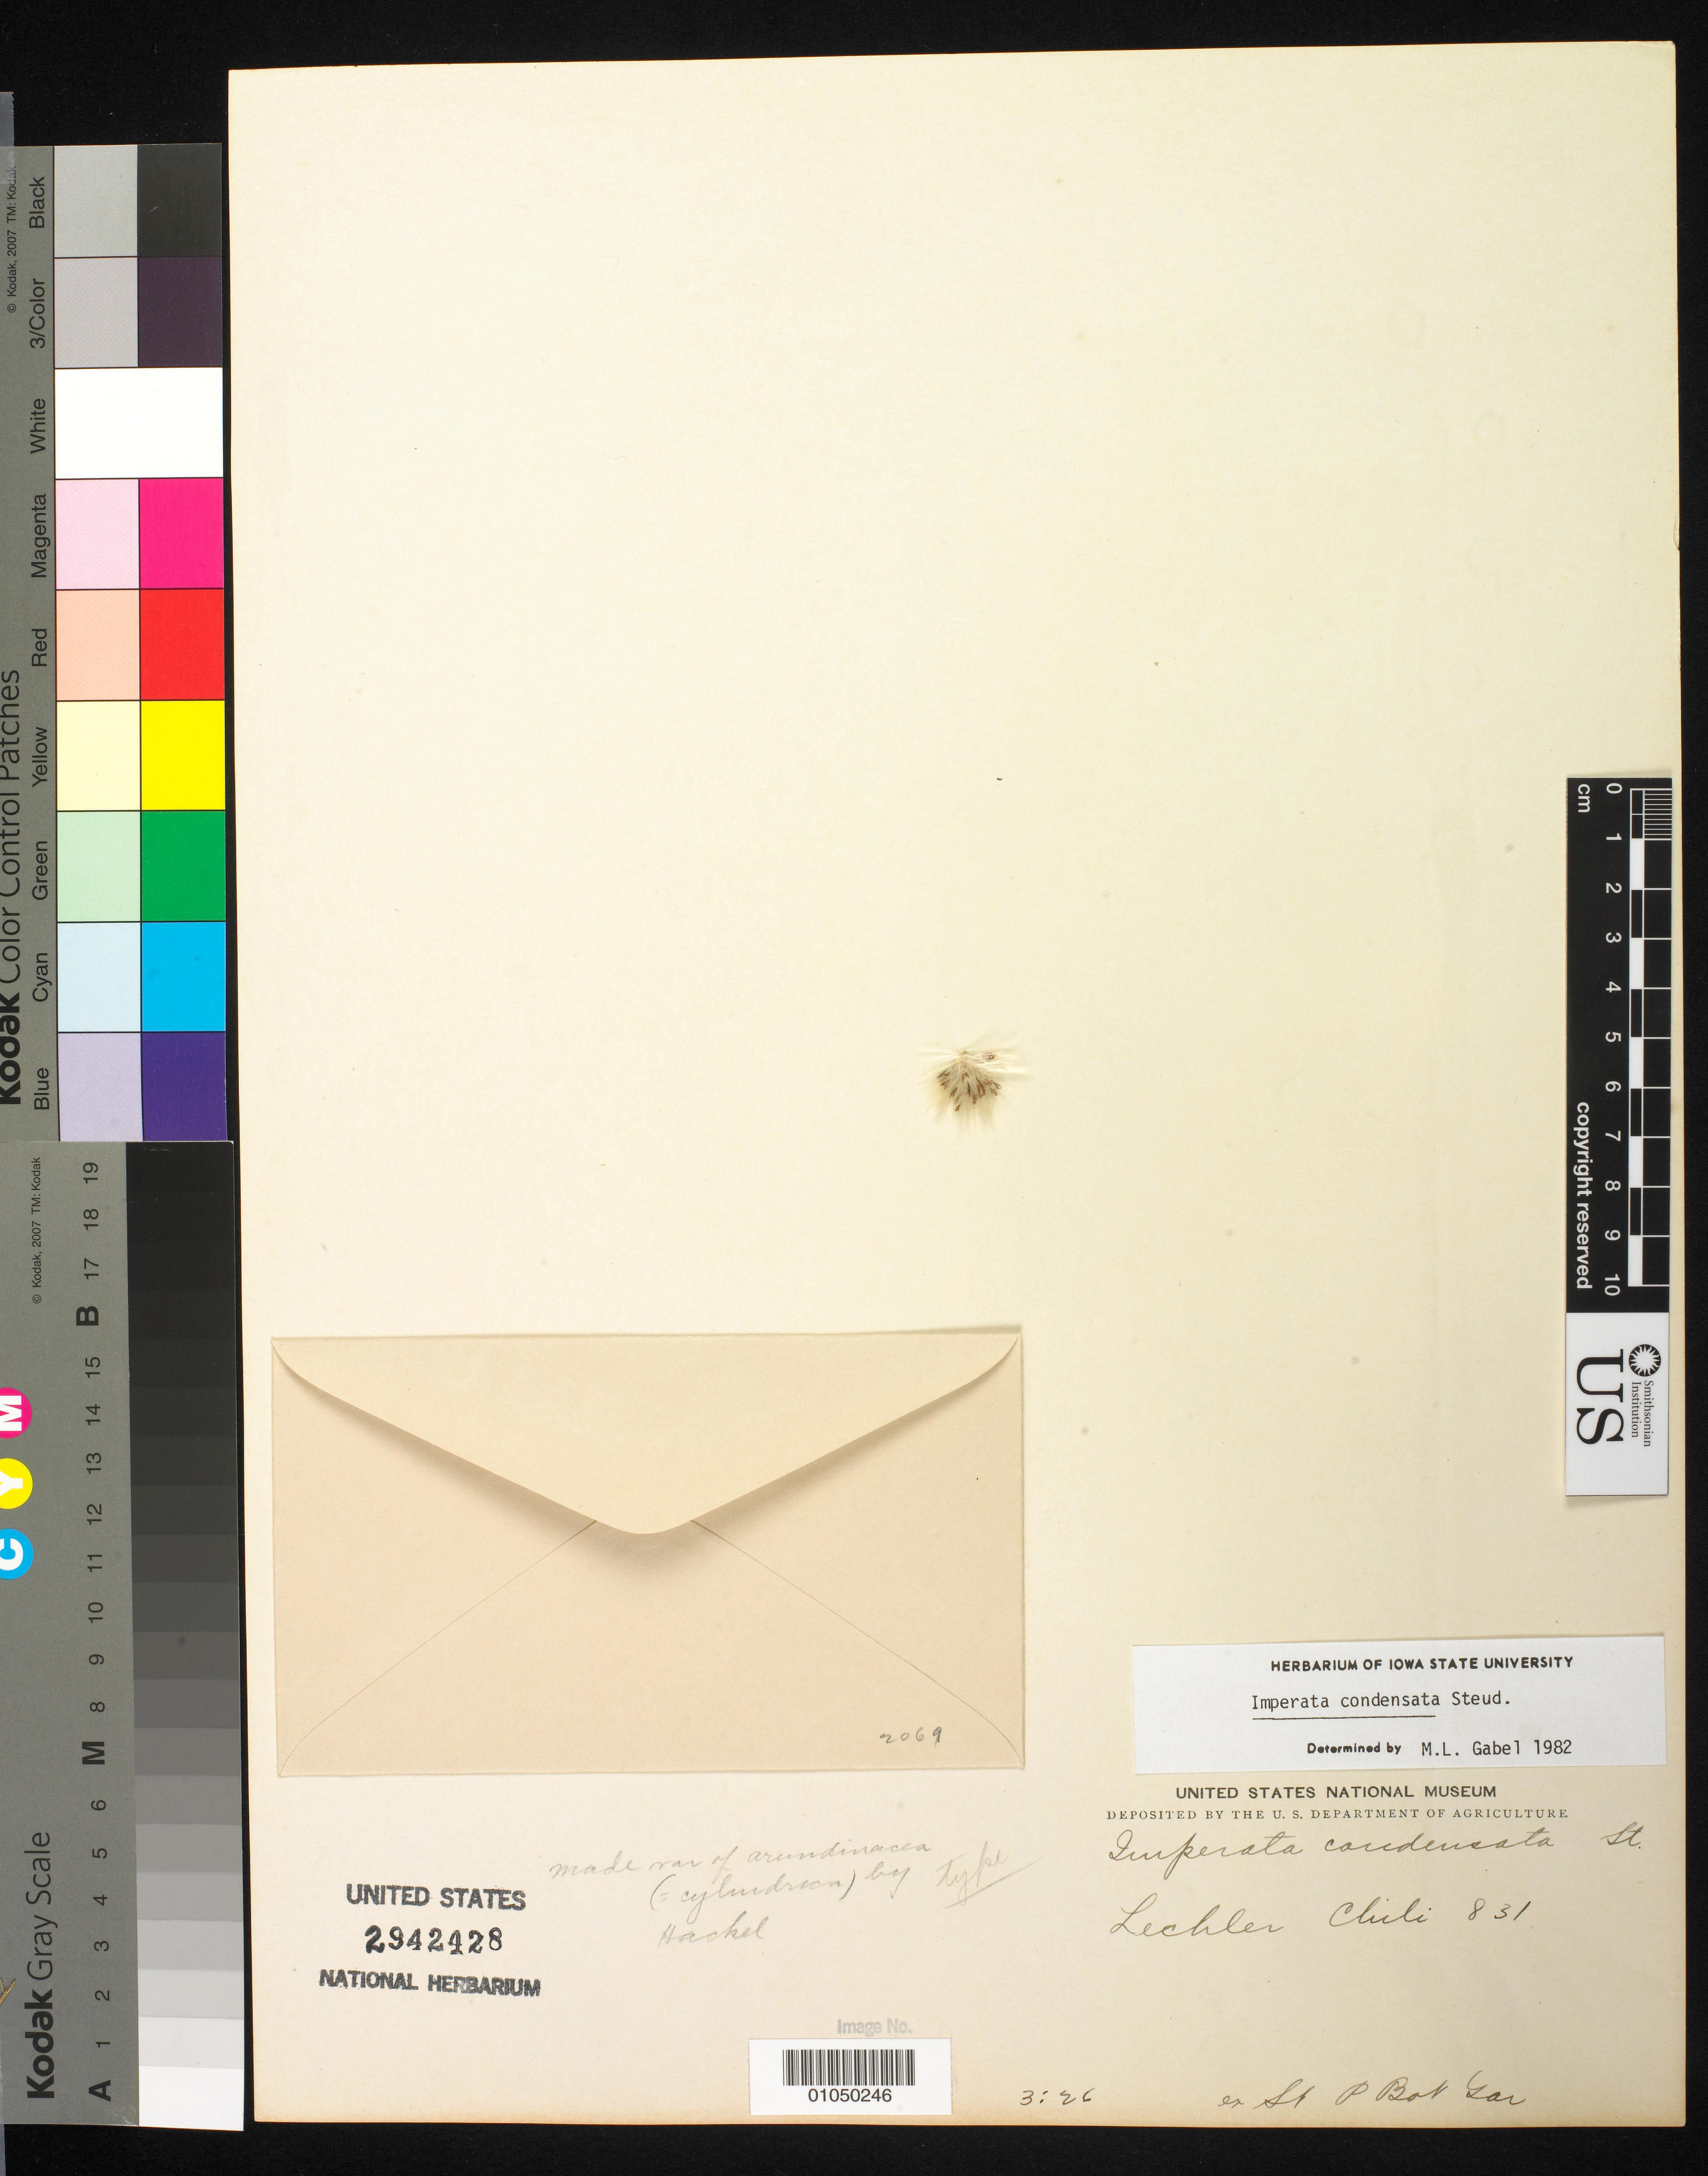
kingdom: Plantae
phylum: Tracheophyta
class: Liliopsida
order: Poales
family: Poaceae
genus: Imperata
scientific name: Imperata condensata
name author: Steud.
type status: Isotype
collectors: W. Lechler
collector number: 831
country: Chile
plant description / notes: Fragmentary material of type specimen ex herb. "St. P. Bot. Gar." (LE)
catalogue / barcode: US 2942428